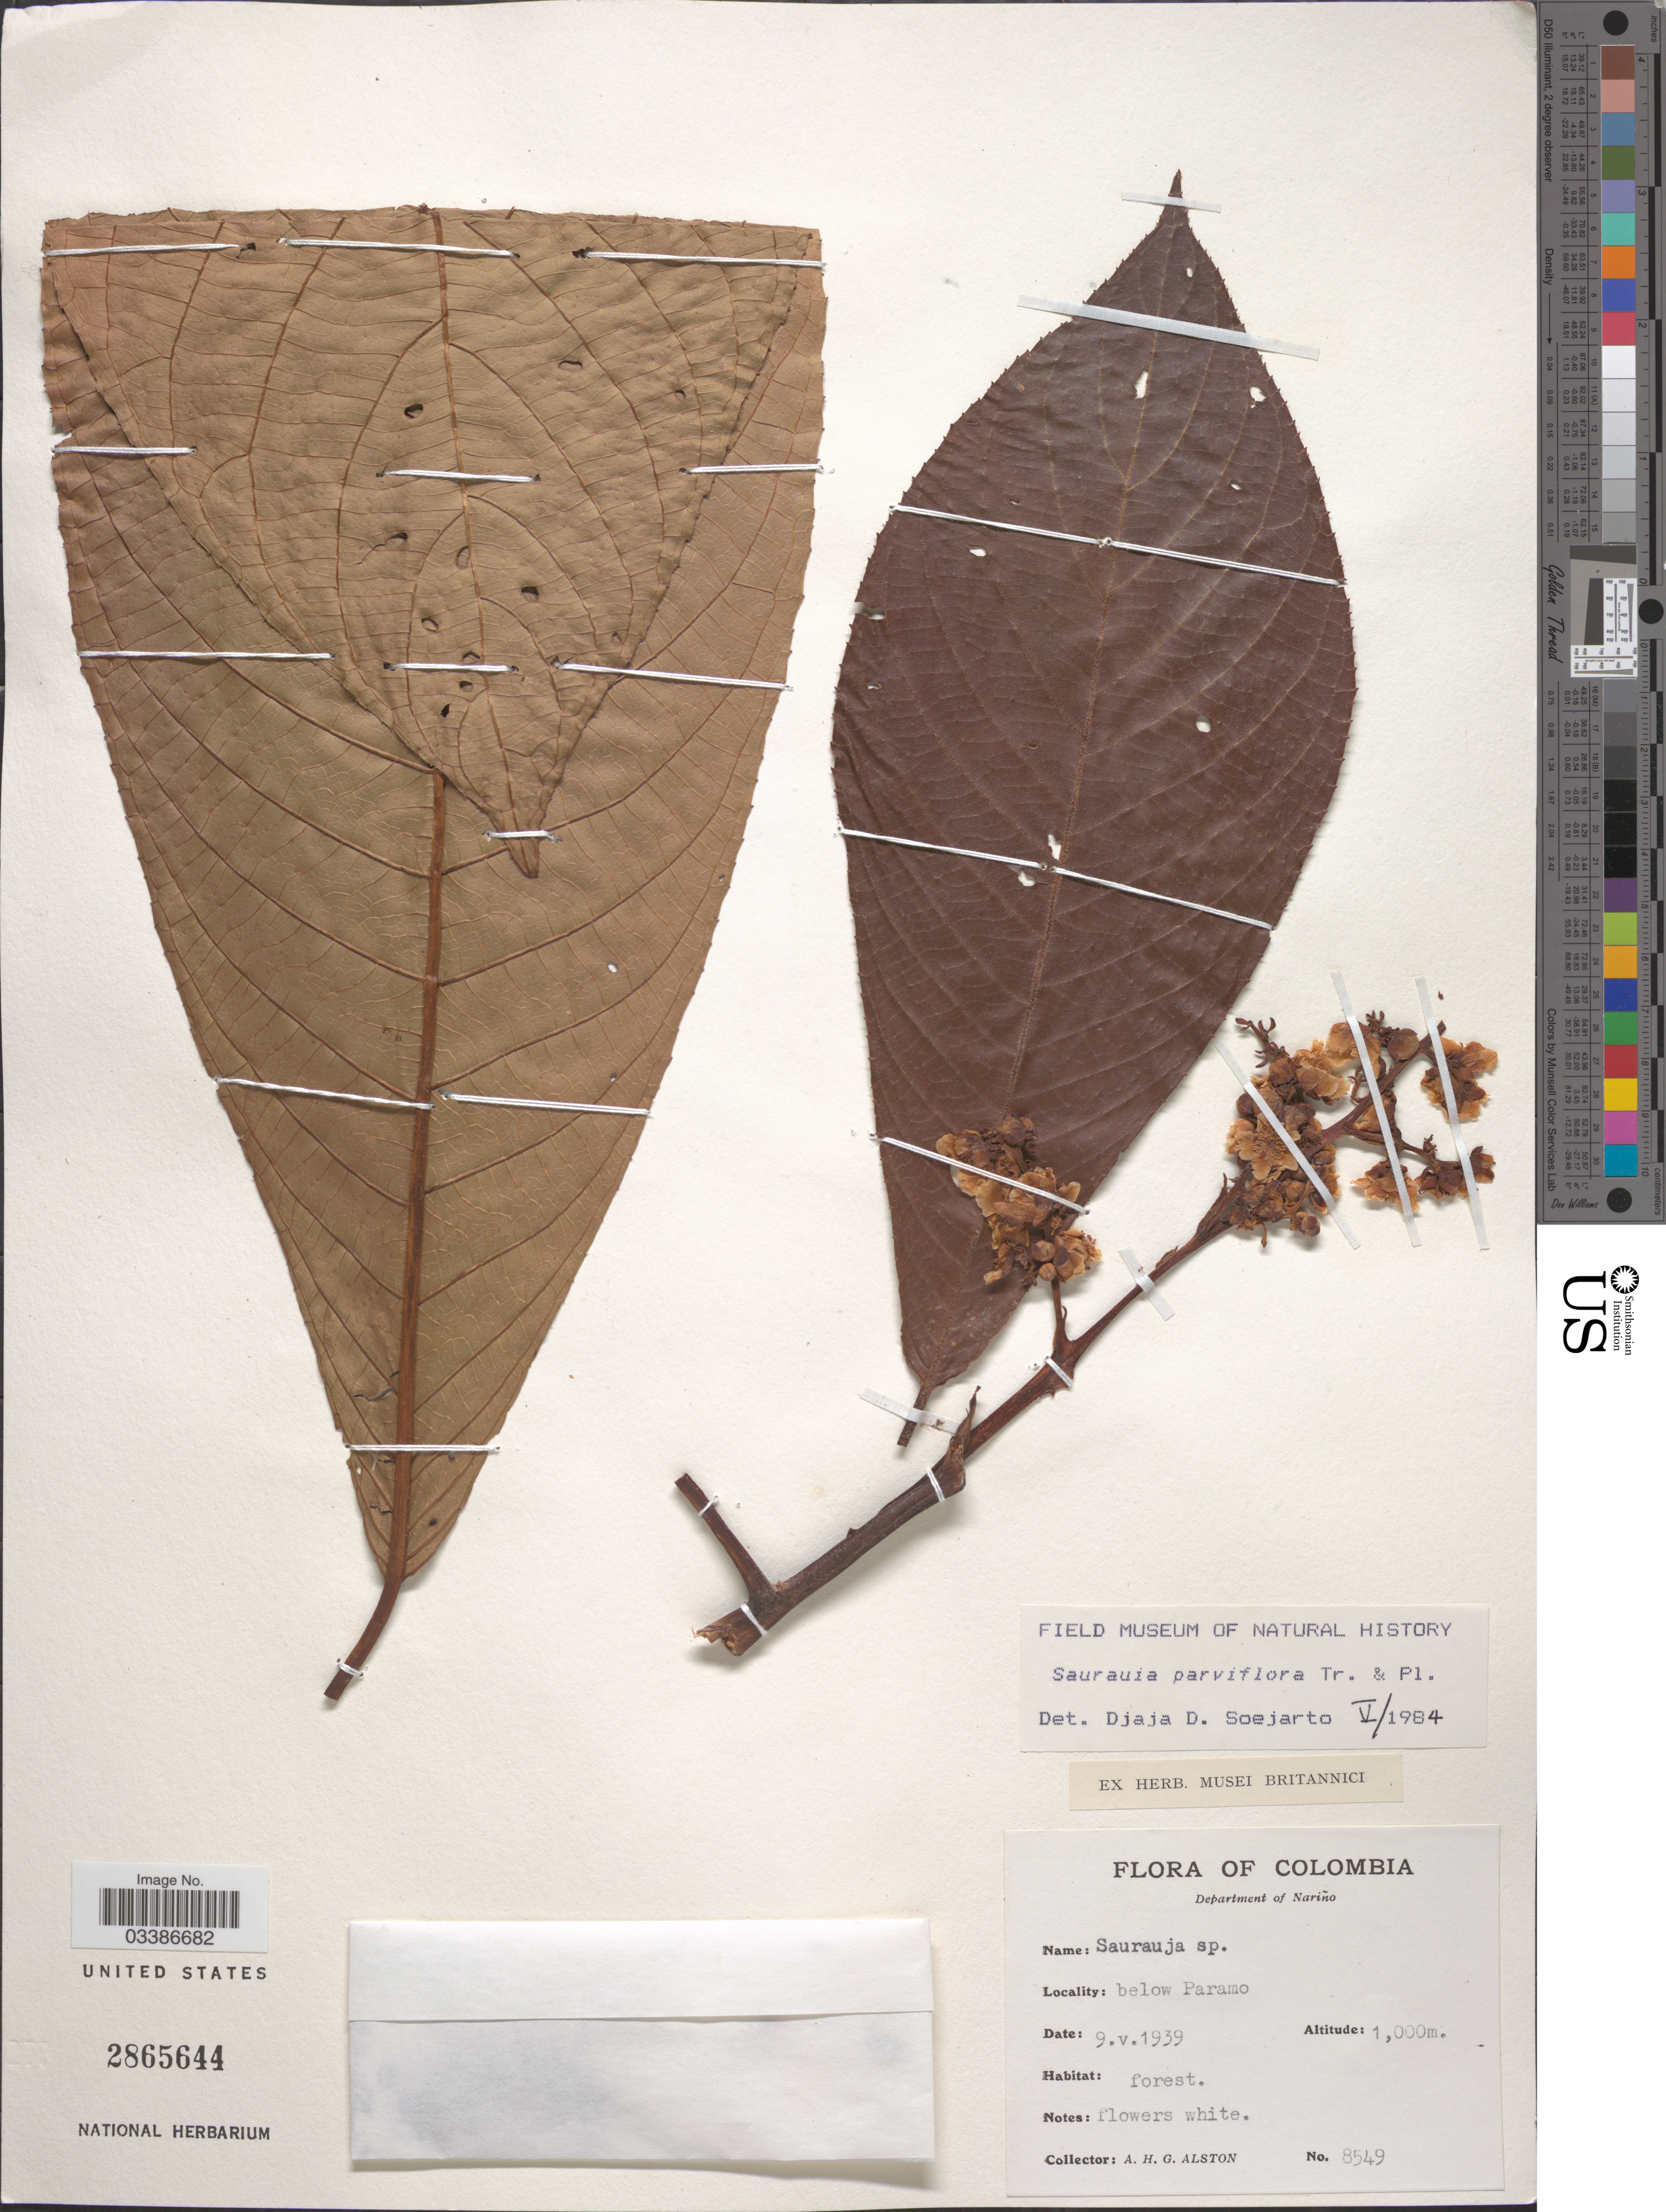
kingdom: Plantae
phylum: Tracheophyta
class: Magnoliopsida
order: Ericales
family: Actinidiaceae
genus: Saurauia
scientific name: Saurauia parviflora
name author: Triana & Planch.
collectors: A. H. Alston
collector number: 8549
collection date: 1939-05-09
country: Colombia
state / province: Nariño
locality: Department of Nariño. Below Paramo.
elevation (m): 1000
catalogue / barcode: US 2865644